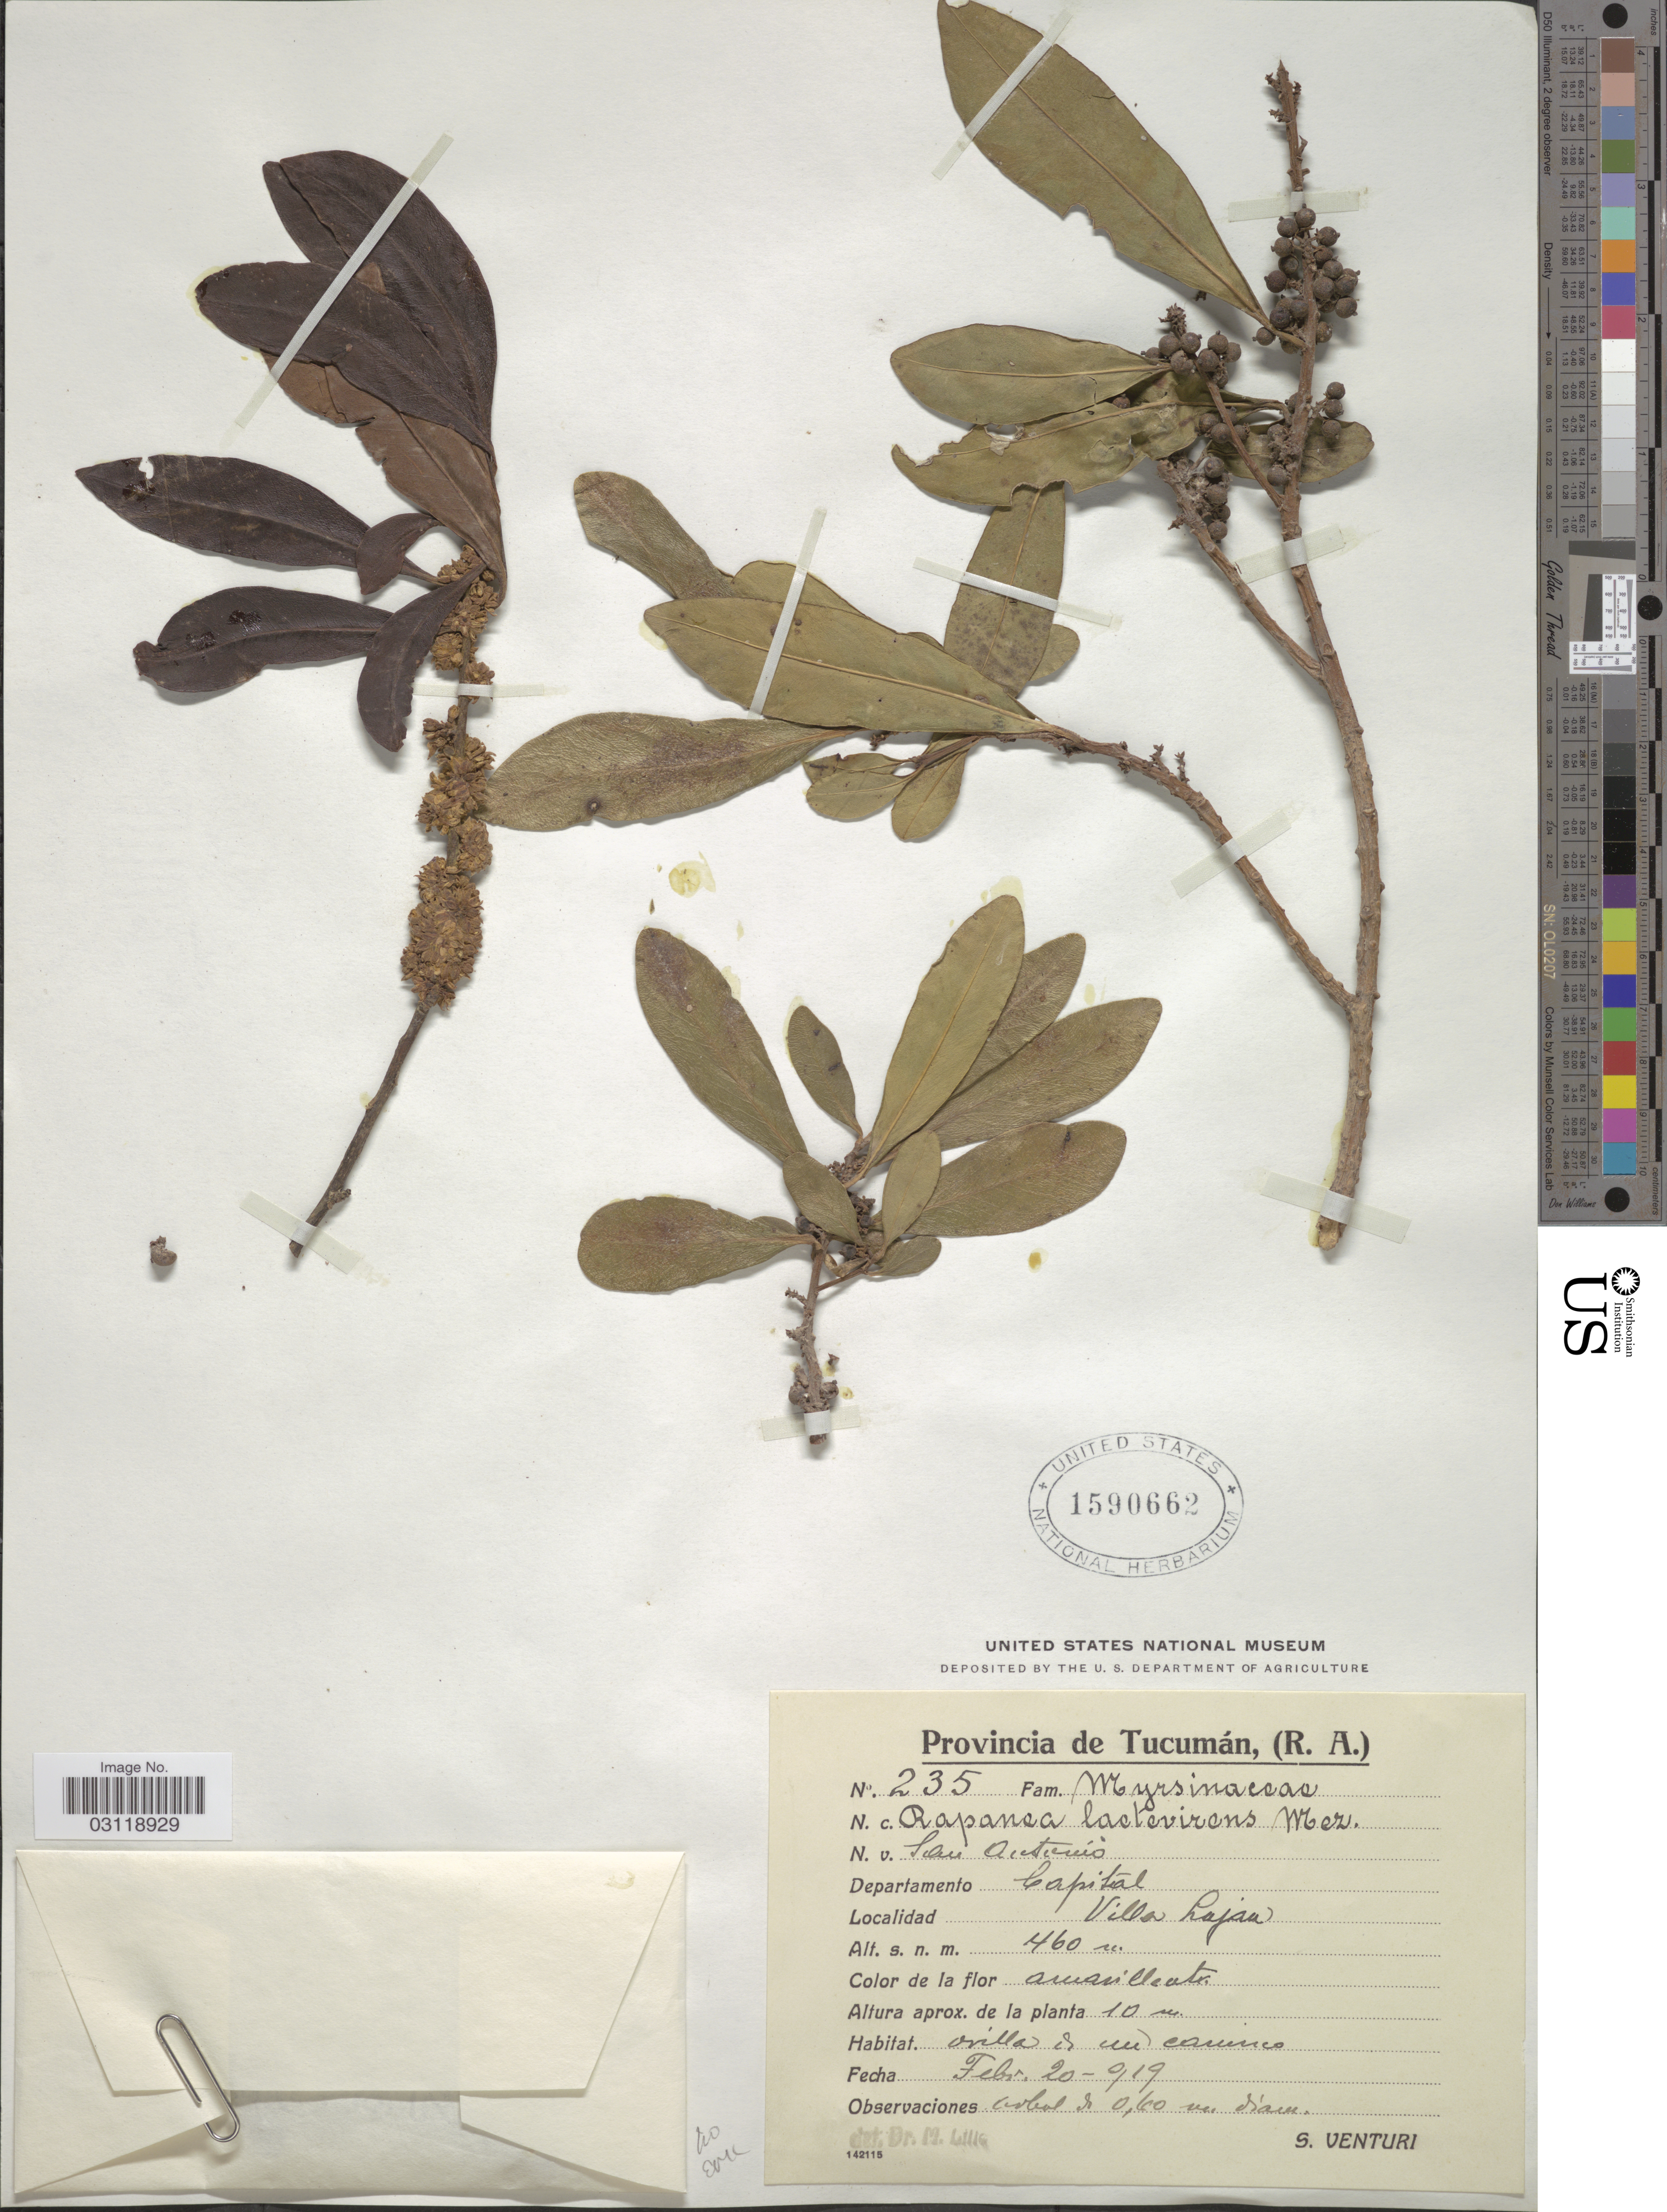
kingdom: Plantae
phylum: Tracheophyta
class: Magnoliopsida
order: Ericales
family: Primulaceae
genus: Rapanea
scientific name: Rapanea sp.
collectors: S. Venturi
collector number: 235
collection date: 1919-02-20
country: Argentina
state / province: Tucuman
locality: Departamento Capital. Villa Lujan.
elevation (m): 460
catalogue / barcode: US 1590662